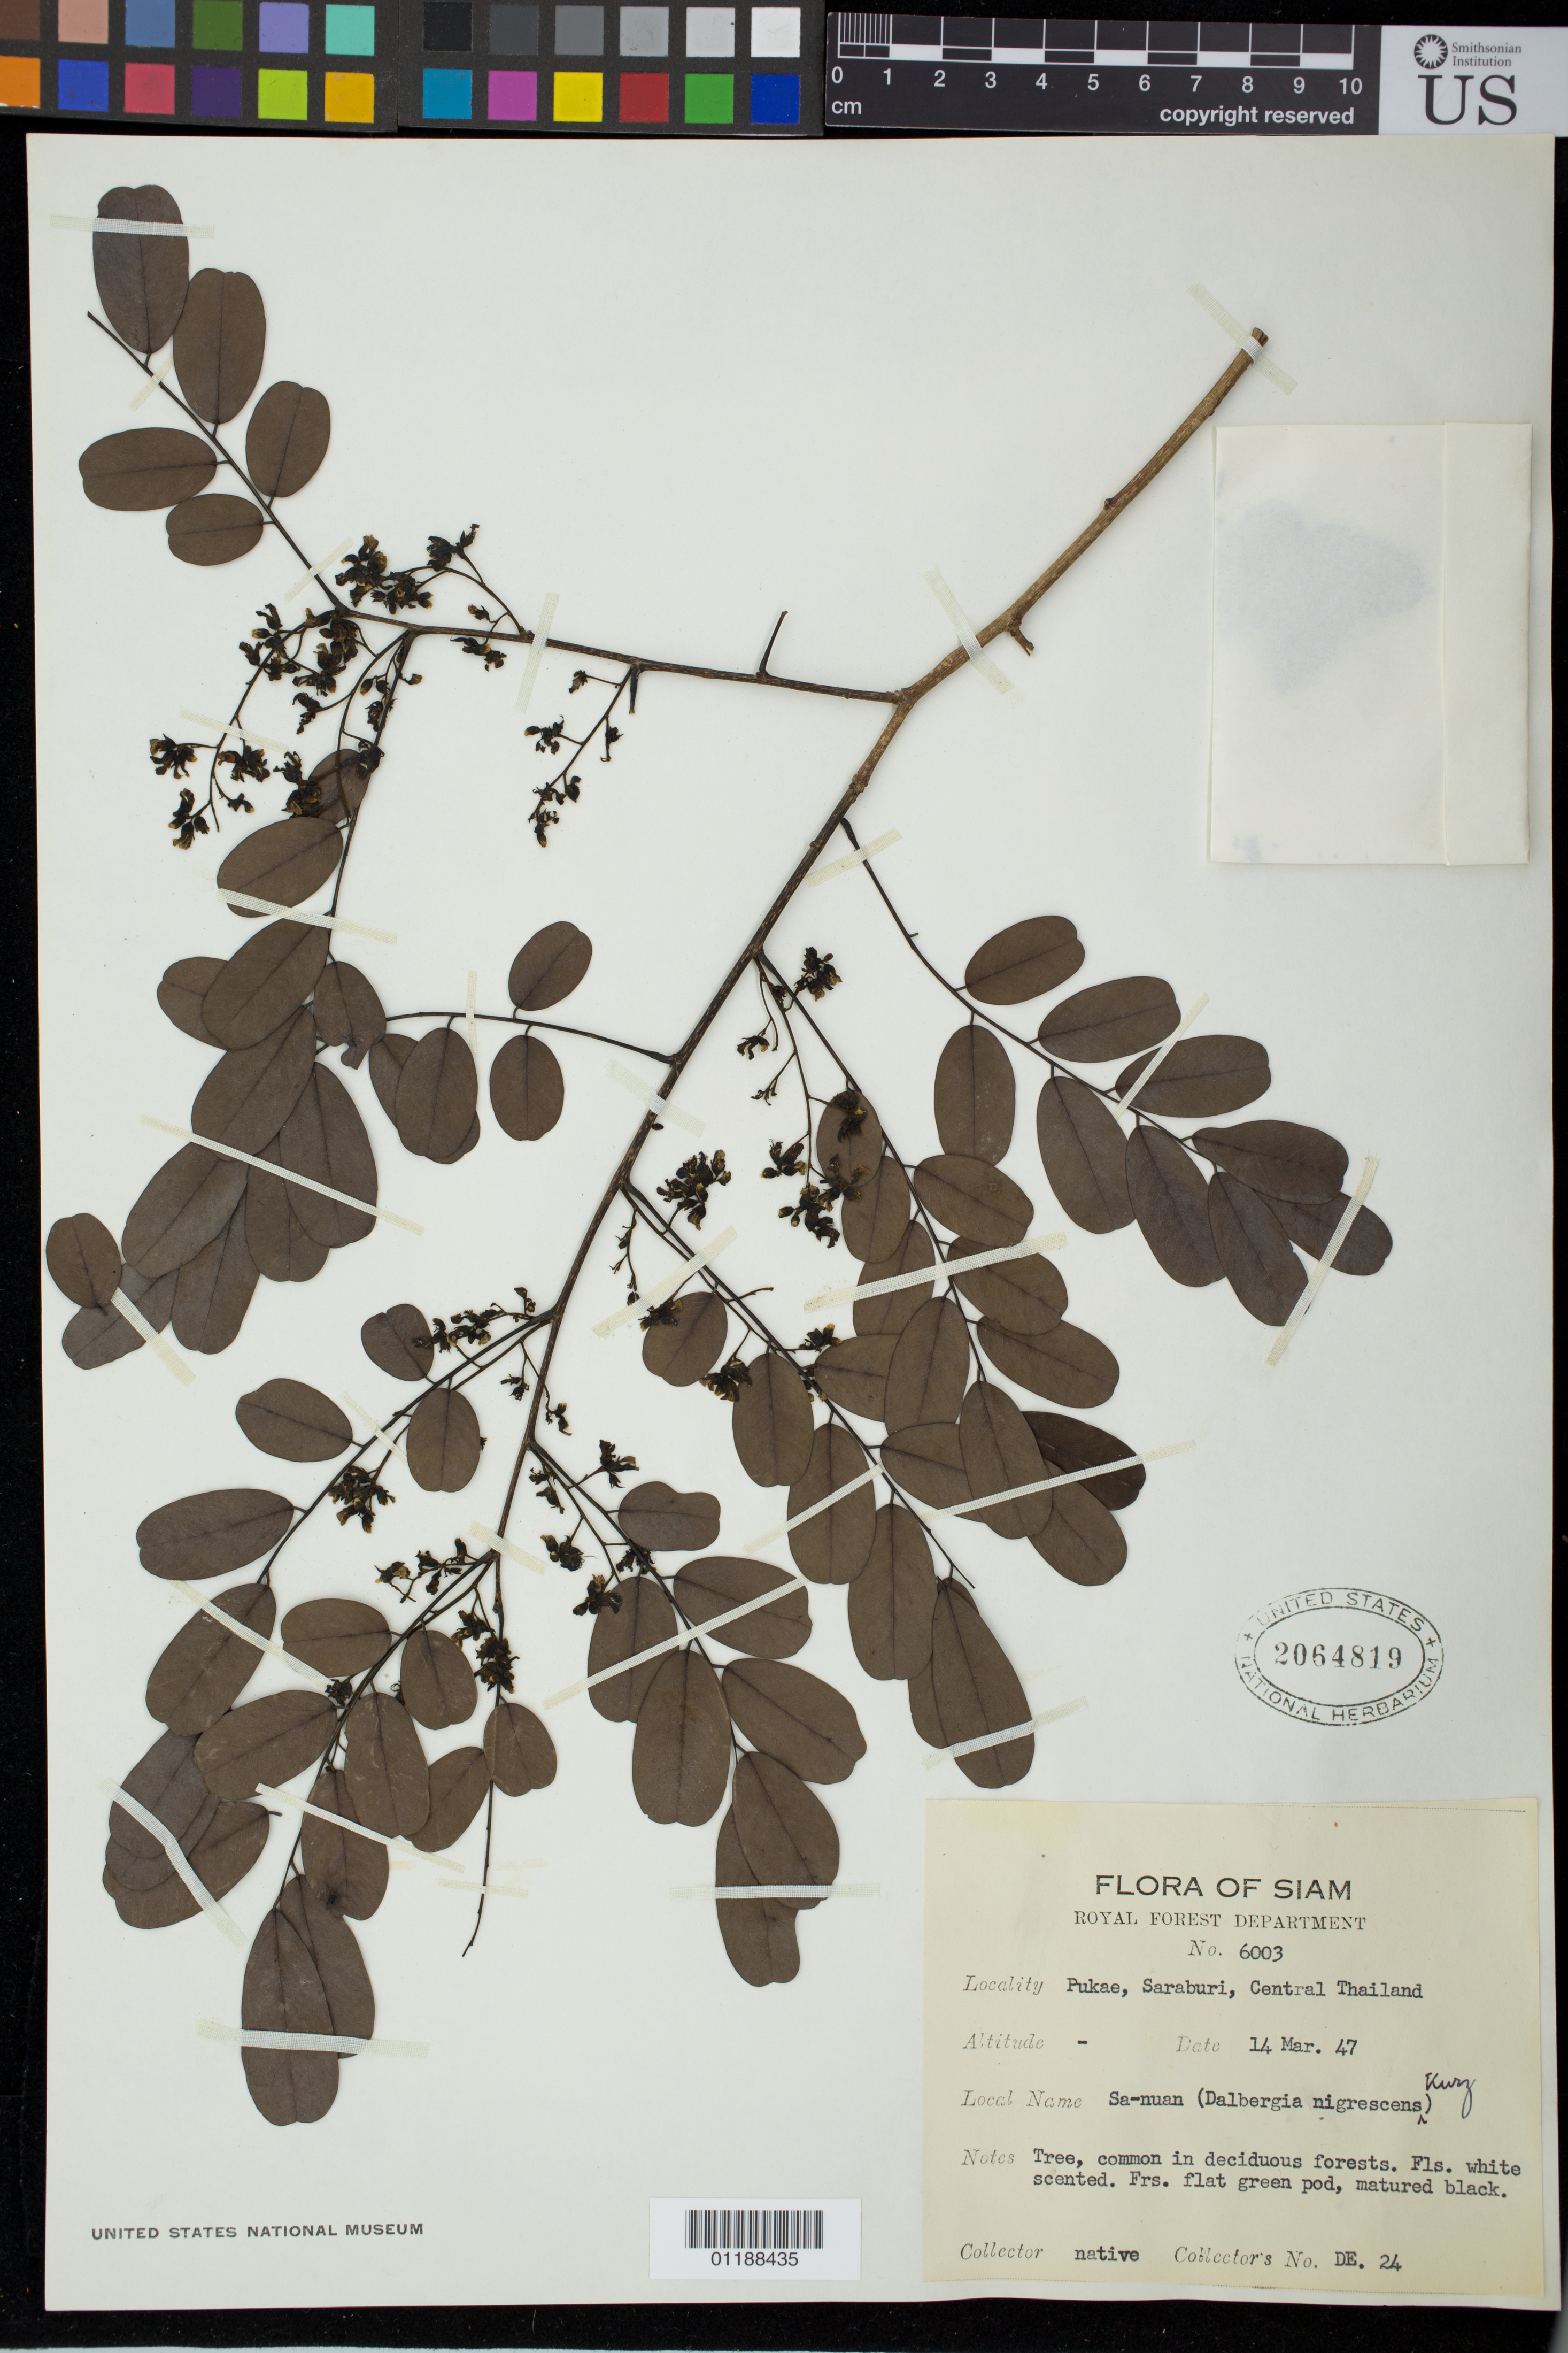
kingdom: Plantae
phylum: Tracheophyta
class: Magnoliopsida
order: Fabales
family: Fabaceae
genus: Dalbergia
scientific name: Dalbergia nigrescens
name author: Kurz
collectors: Native collector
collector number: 6003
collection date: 1947-03-14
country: Thailand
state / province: Saraburi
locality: Pukae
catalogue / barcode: US 2064819